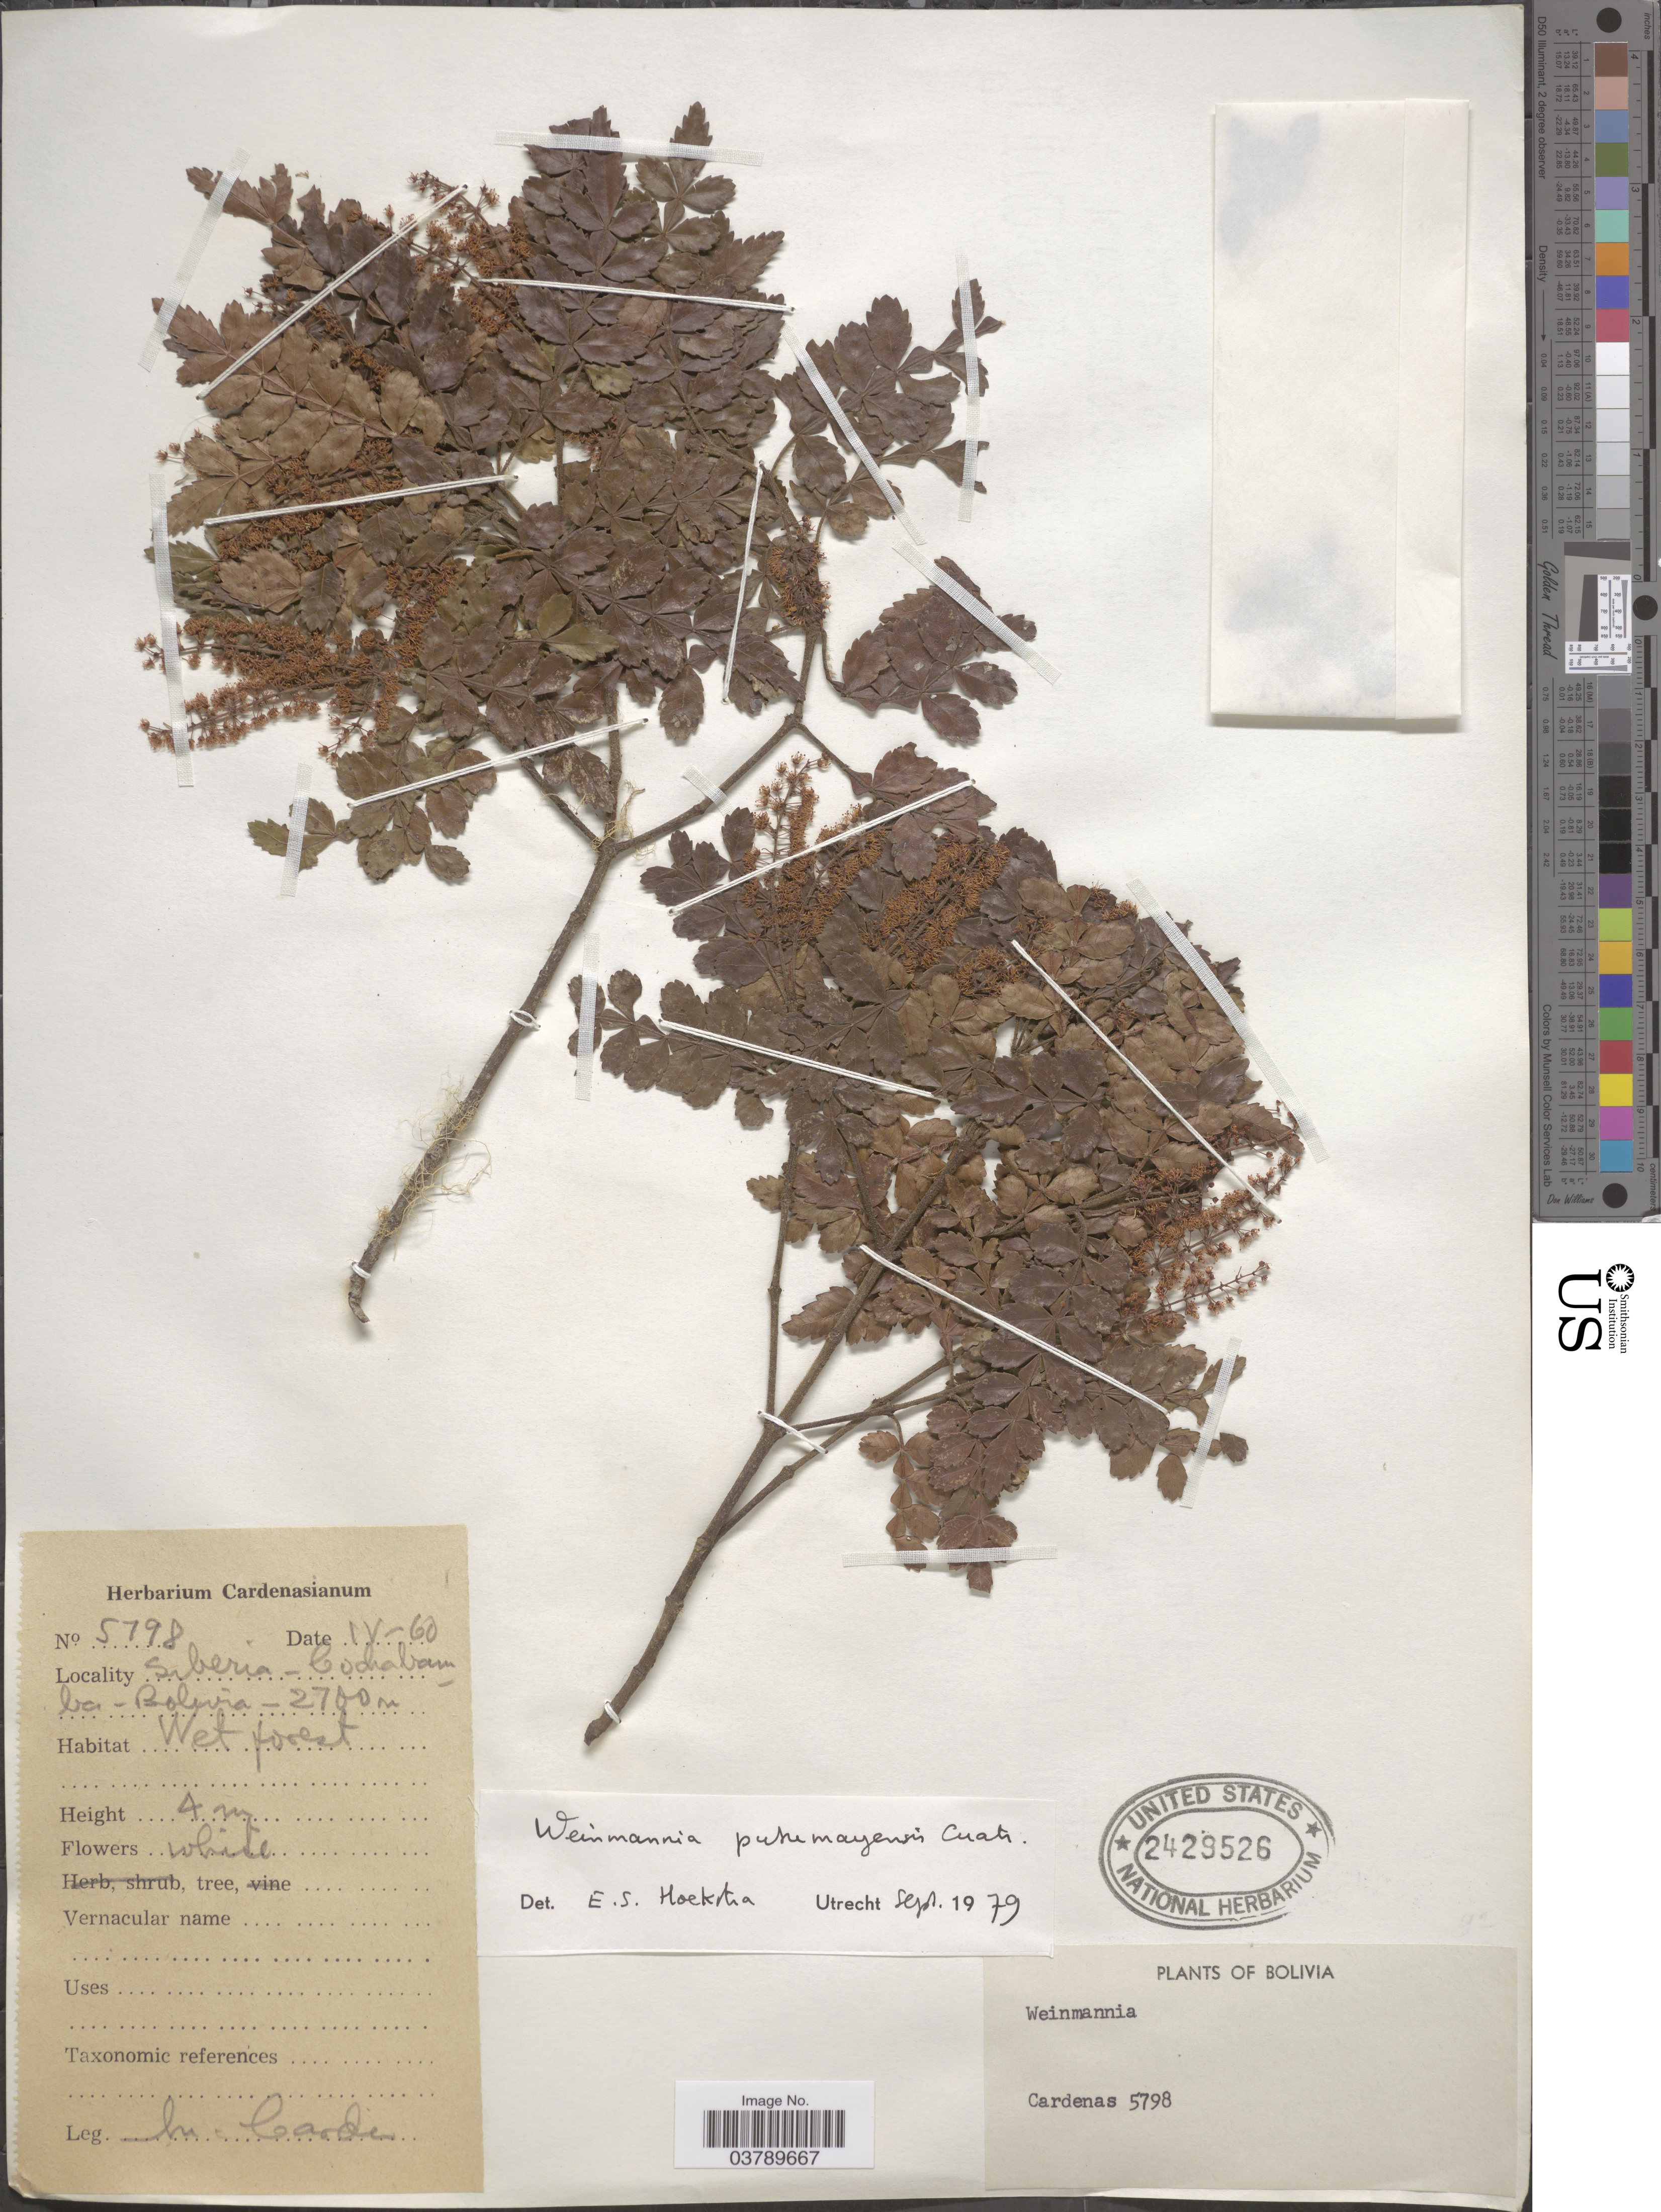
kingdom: Plantae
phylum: Tracheophyta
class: Magnoliopsida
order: Oxalidales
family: Cunoniaceae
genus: Weinmannia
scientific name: Weinmannia putumayensis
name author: Cuatrec.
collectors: M. Cárdenas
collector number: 5798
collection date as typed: Transcribed d/m/y: /4/60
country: Bolivia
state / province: Cochabamba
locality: Siberia.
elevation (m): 2700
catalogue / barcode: US 2429526